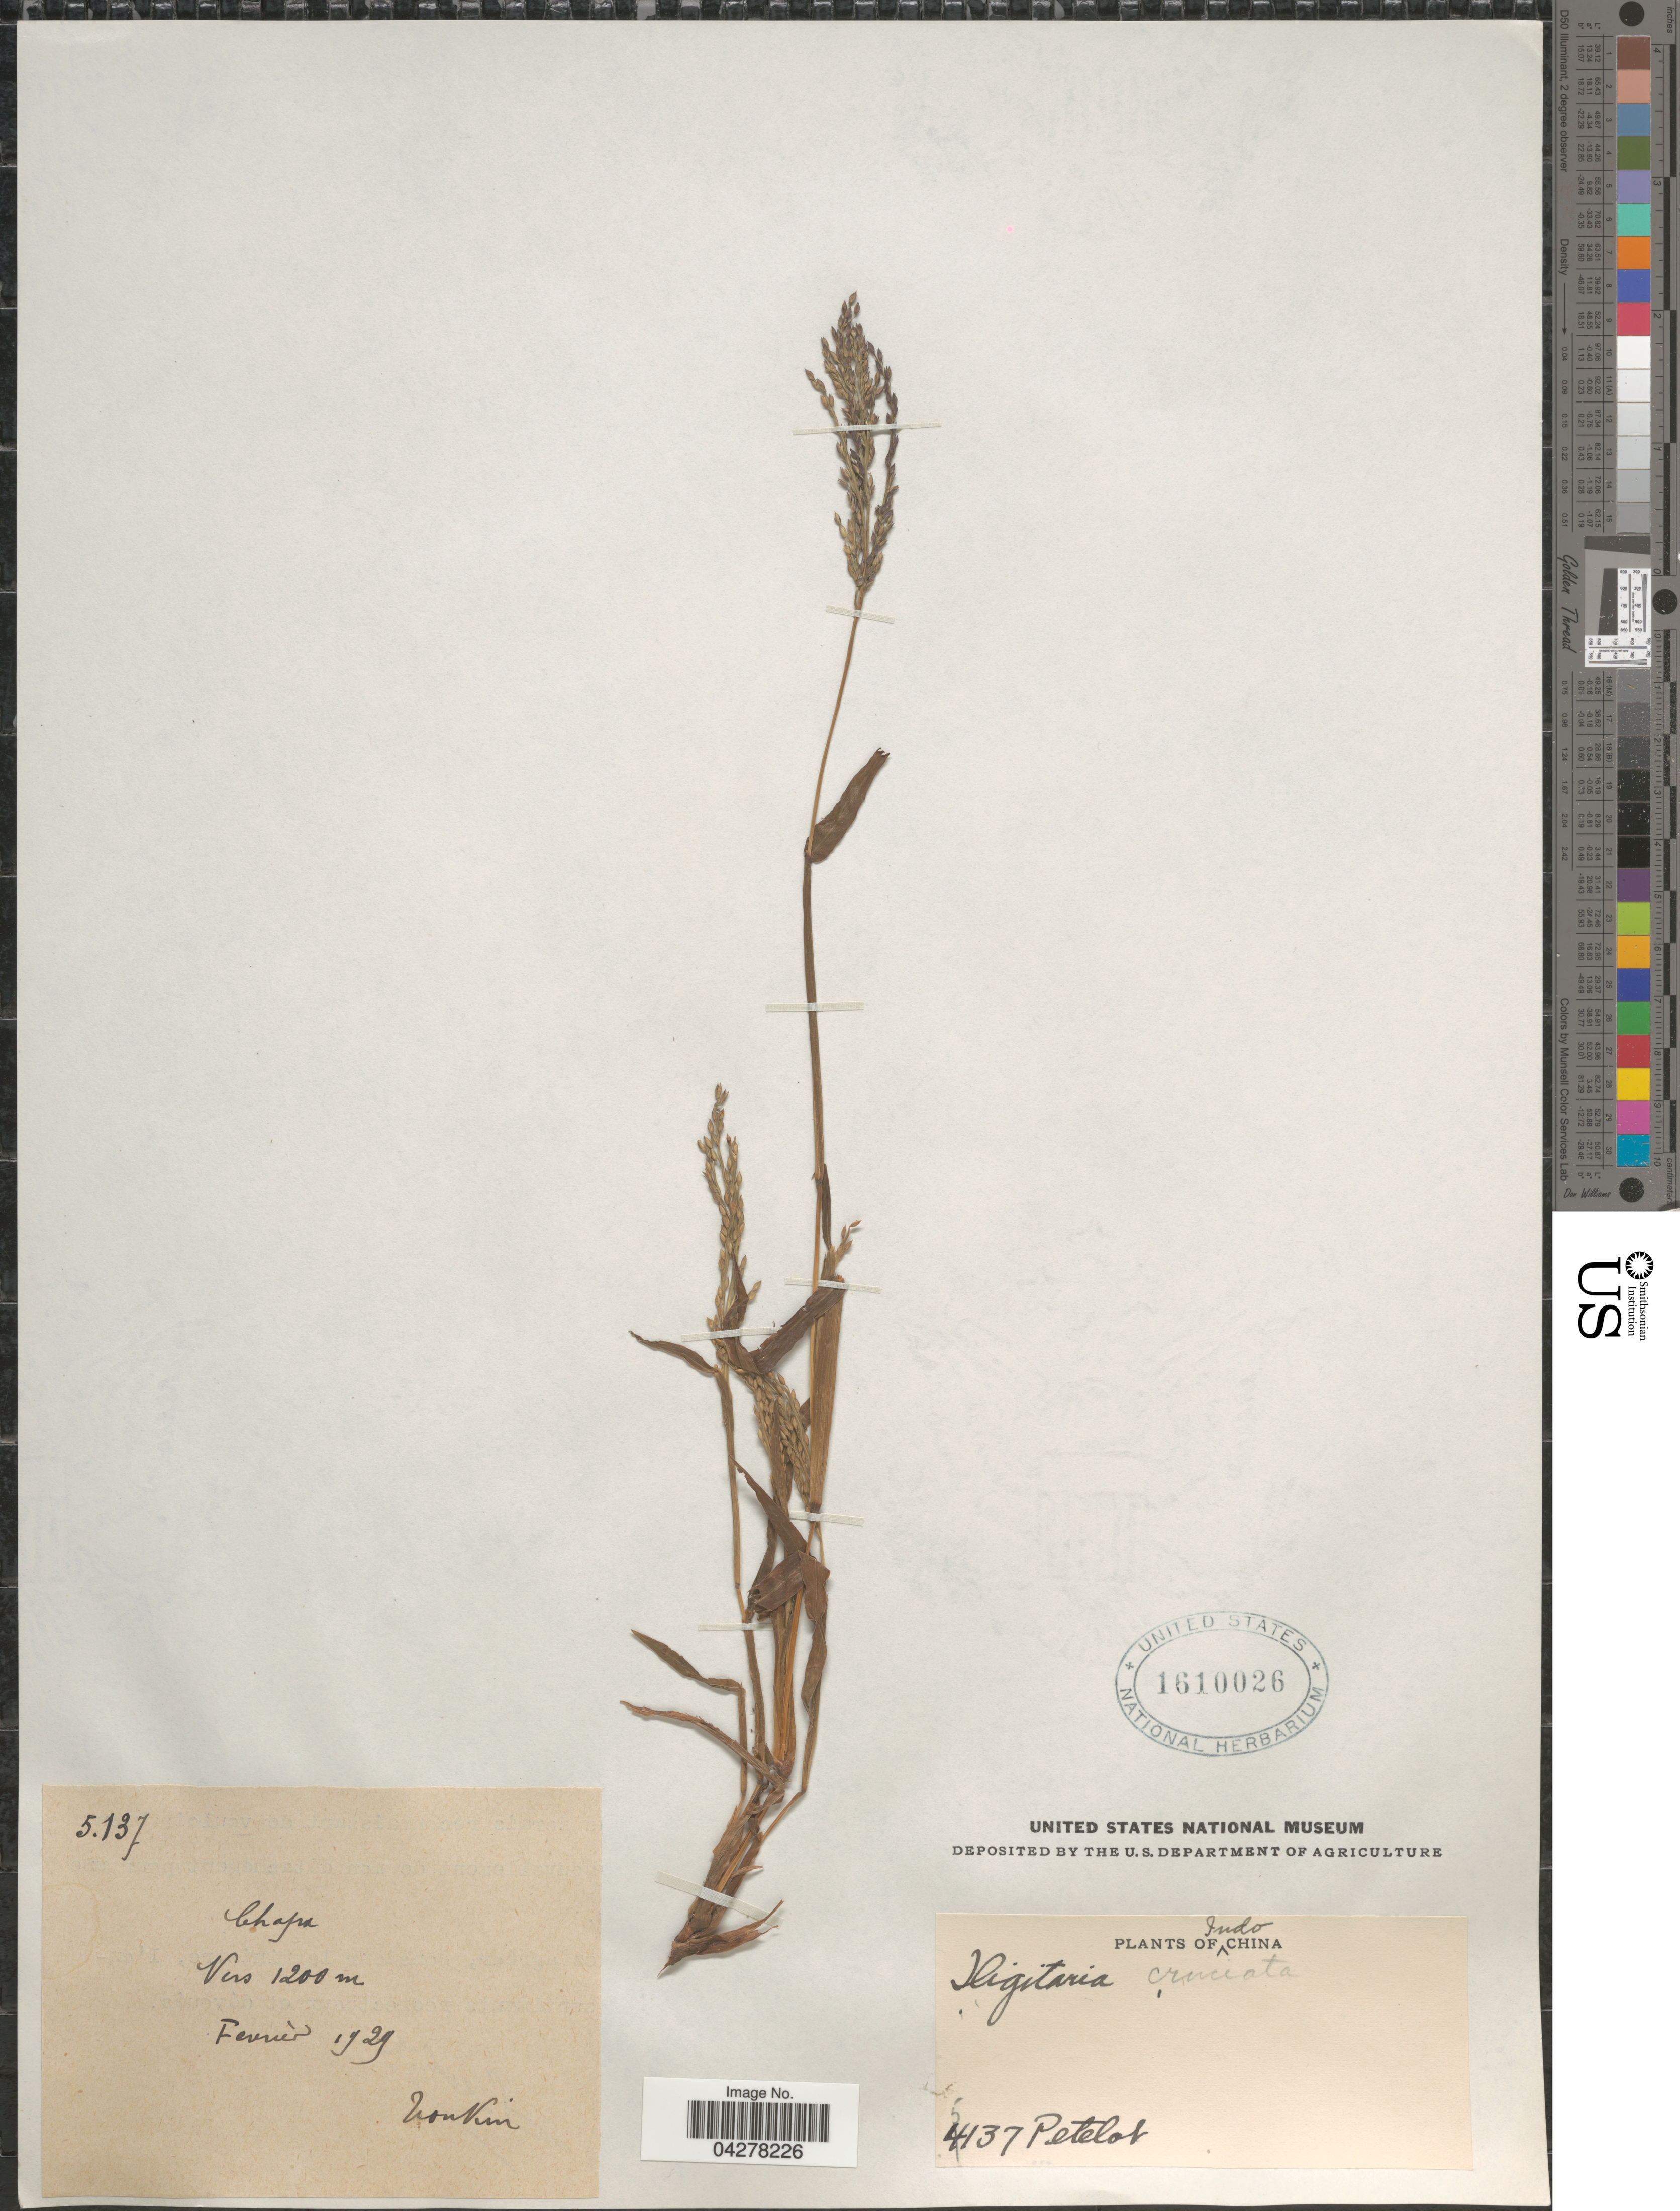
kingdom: Plantae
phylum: Tracheophyta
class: Liliopsida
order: Poales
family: Poaceae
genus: Digitaria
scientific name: Digitaria cruciata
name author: (Nees ex Steud.) A. Camus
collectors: Pételot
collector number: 4437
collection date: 1929-02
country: Vietnam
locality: Indo China. Chapa. Tonkin.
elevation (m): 1200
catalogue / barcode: US 1610026